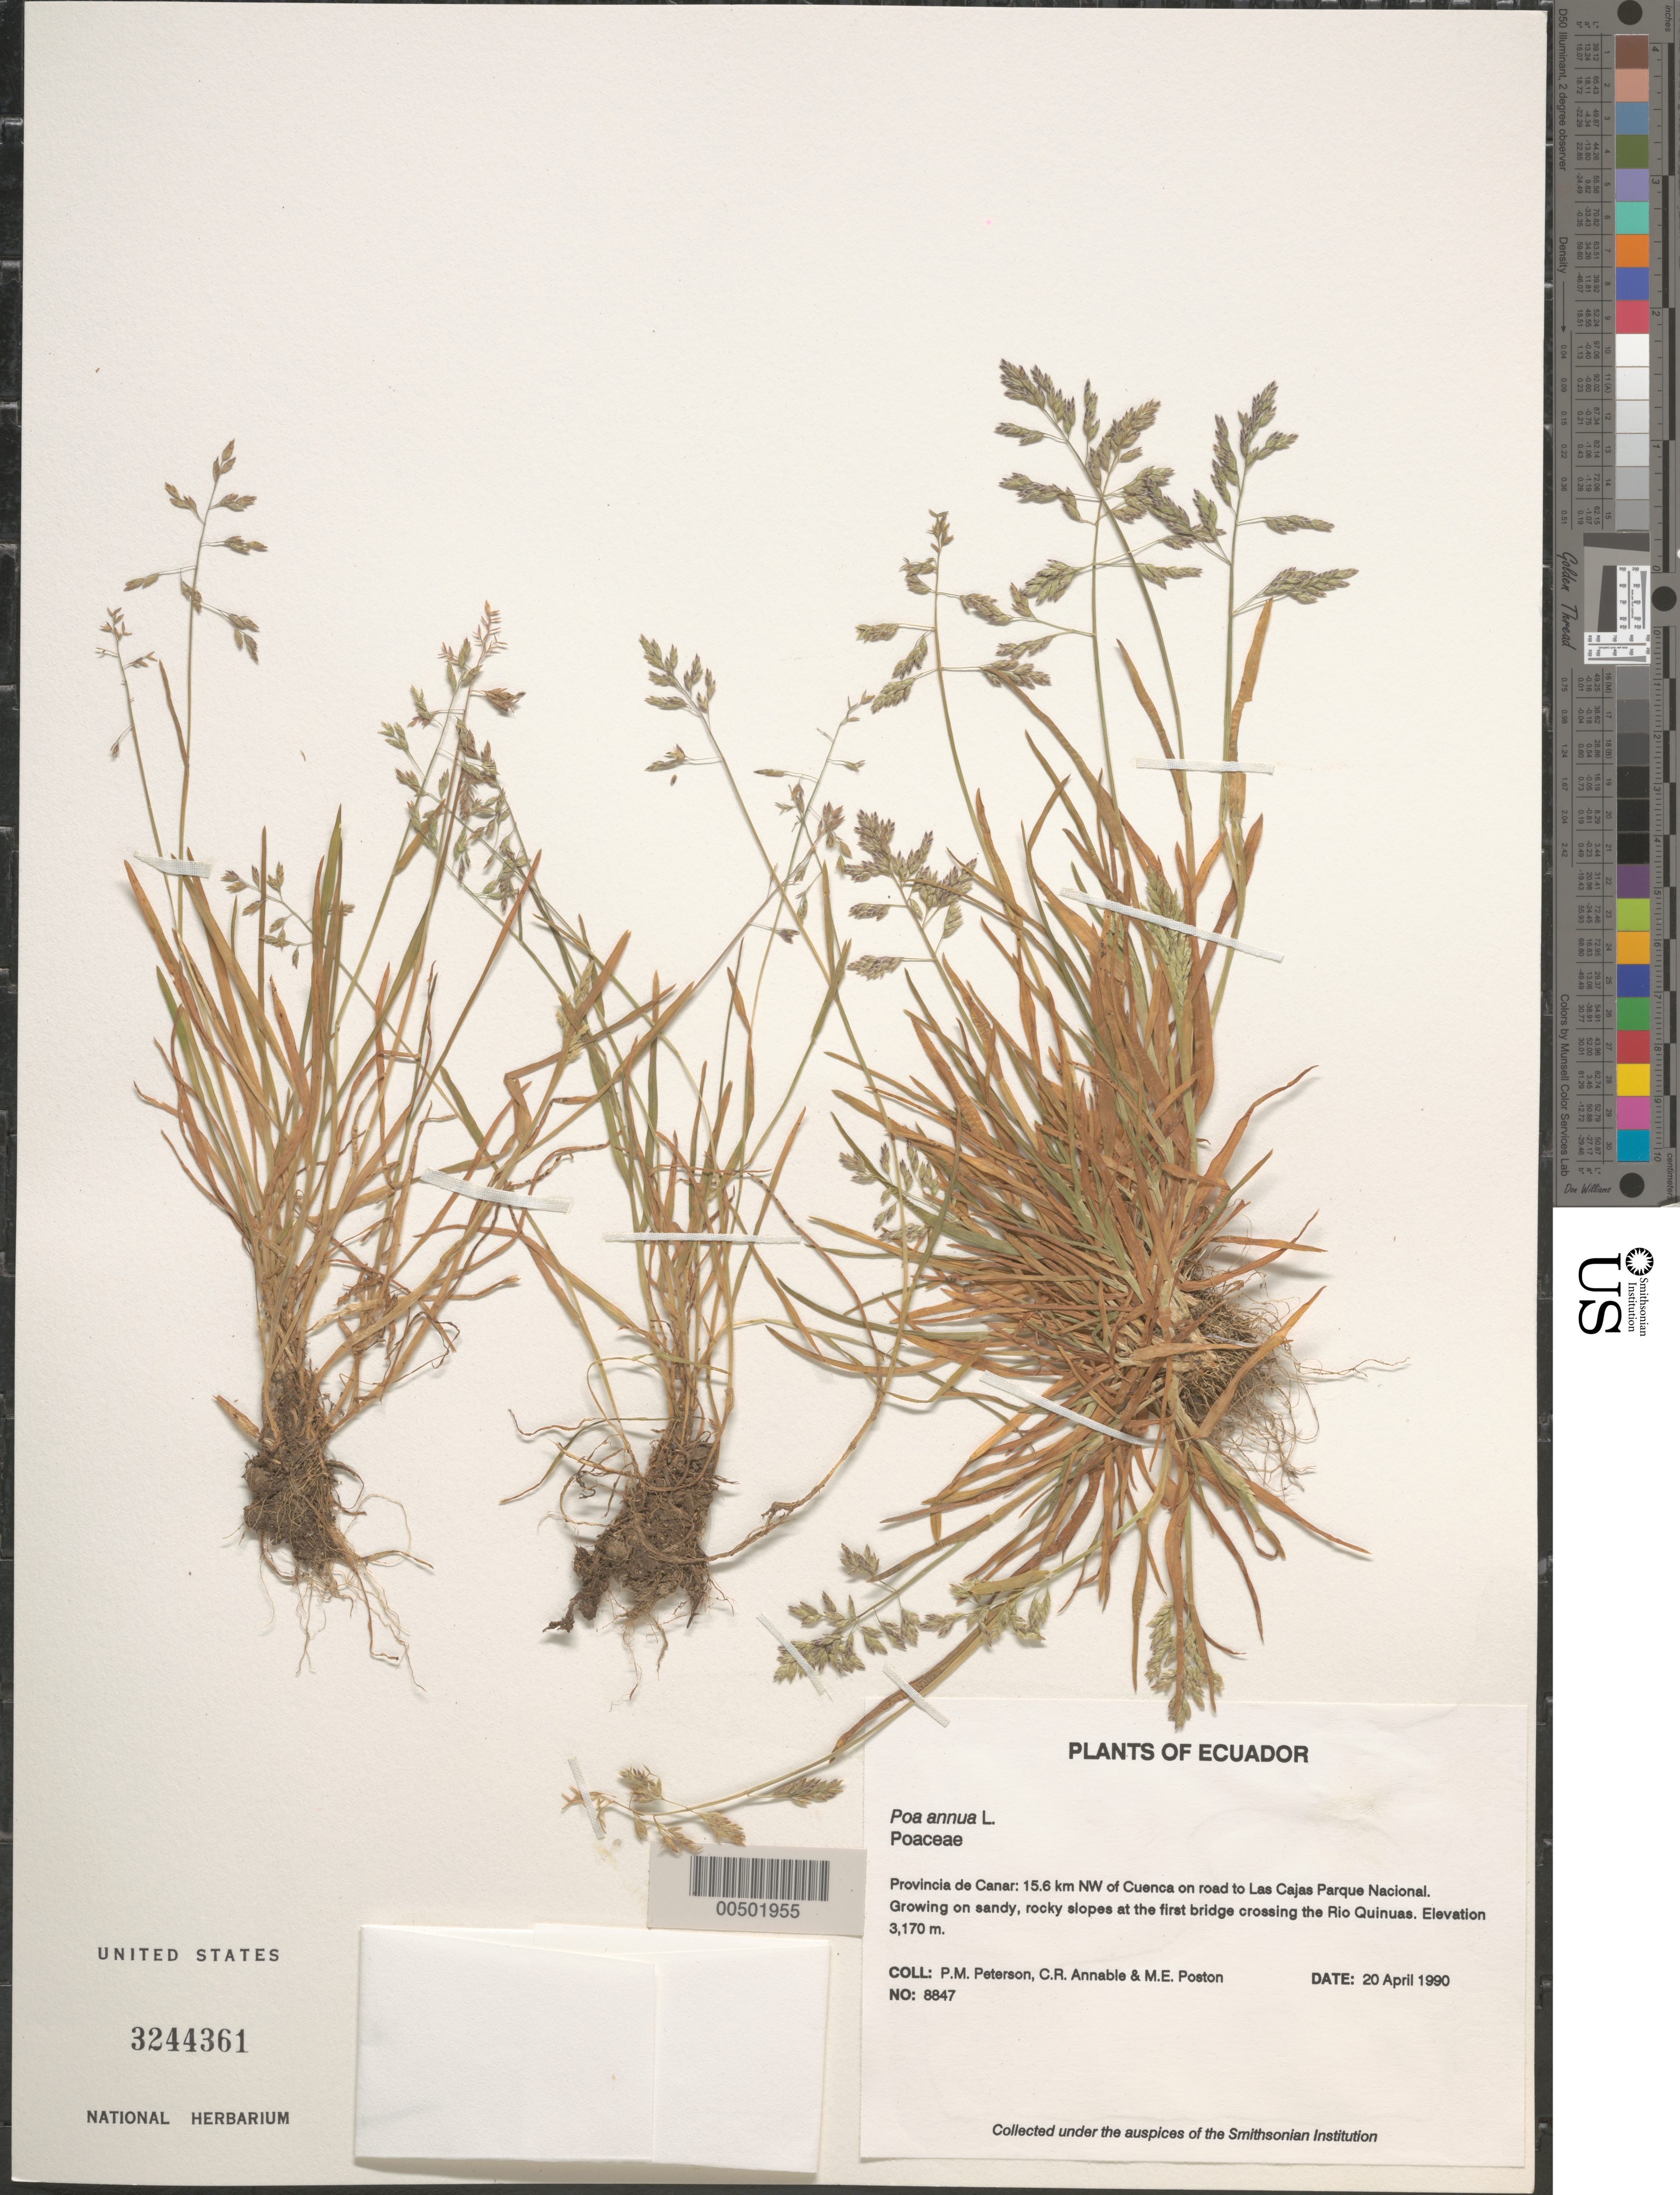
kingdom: Plantae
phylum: Tracheophyta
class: Liliopsida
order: Poales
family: Poaceae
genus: Poa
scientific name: Poa annua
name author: L.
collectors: P. M. Peterson, C. R. Annable & M. Poston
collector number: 08847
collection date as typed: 20 Apr 1990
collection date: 1990-04-20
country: Ecuador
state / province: Cañar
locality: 15.6 km NW ofCuenca on road to Las Cajas Parque Nacional.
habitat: Growing on sandy, rocky slopes at the first bridge crossing the Rio Quinuas.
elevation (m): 3170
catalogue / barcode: US 3244361